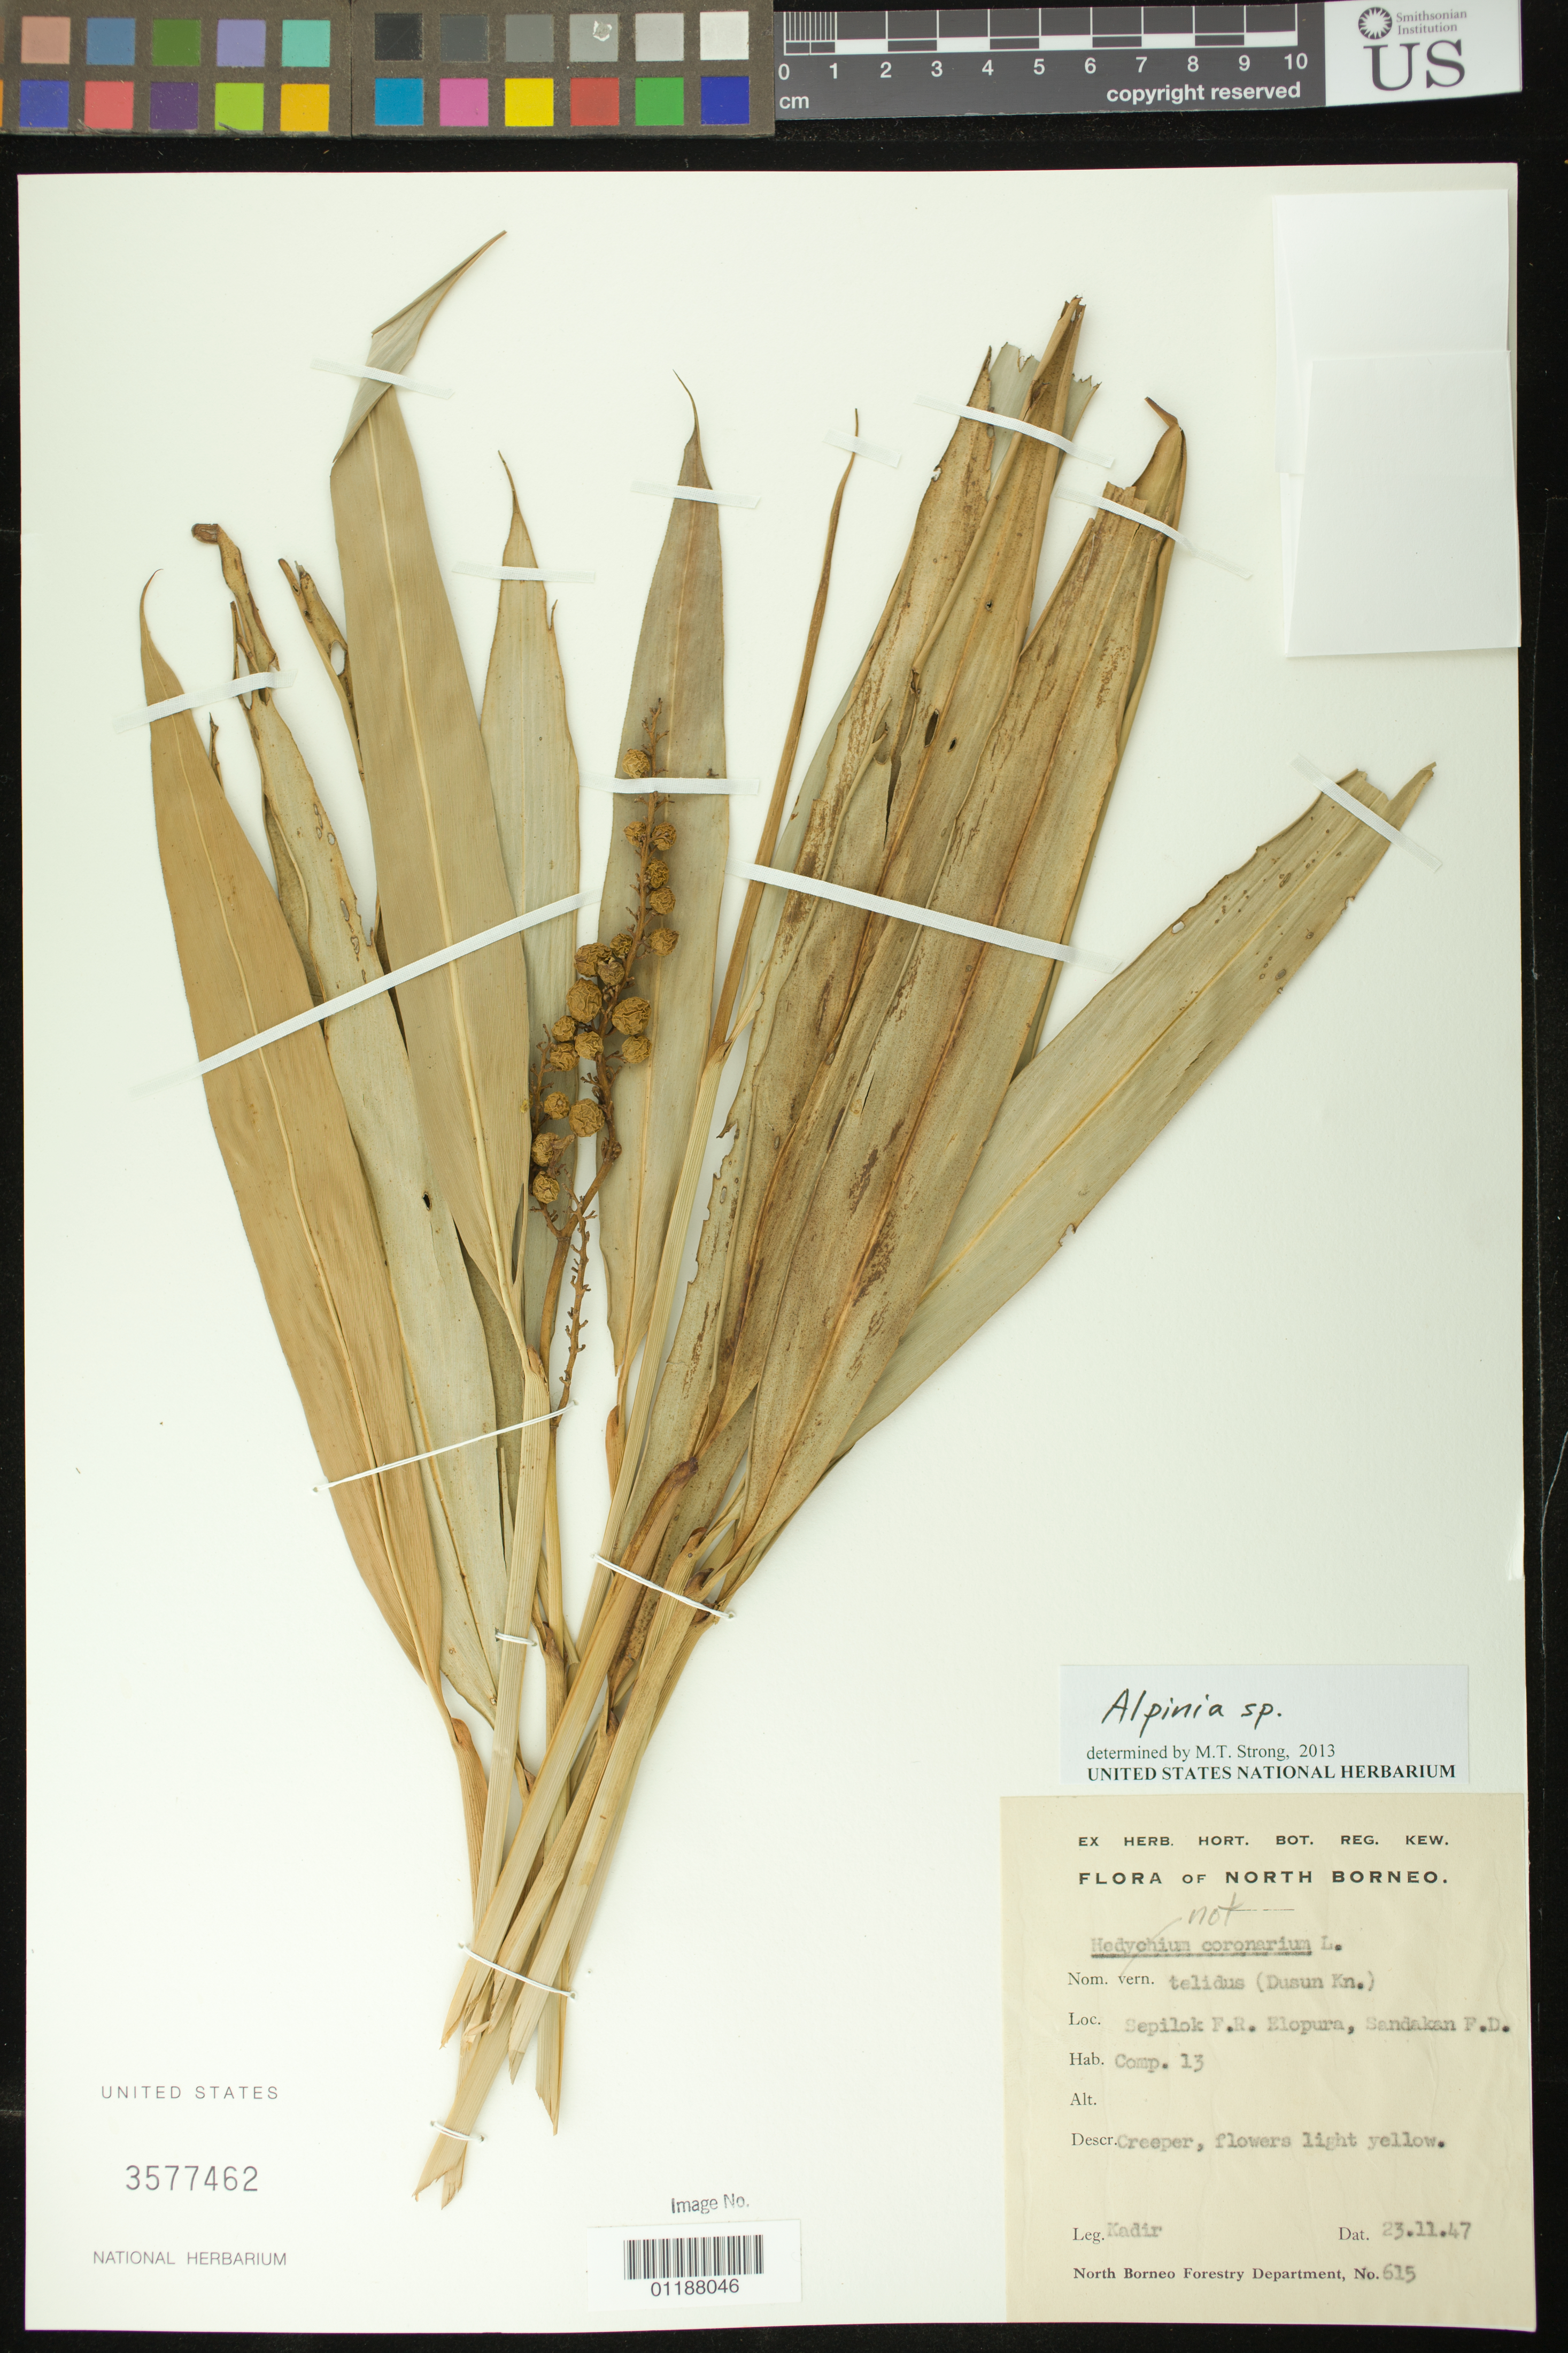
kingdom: Plantae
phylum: Tracheophyta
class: Liliopsida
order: Zingiberales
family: Zingiberaceae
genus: Alpinia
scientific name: Alpinia sp. nov.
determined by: Strong, M. T., (US), Smithsonian Institution - National Museum of Natural History (UNITED STATES)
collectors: -. Kadir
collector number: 615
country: Malaysia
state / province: Sabah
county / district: Sandakan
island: Borneo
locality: Sepilok FR. Elopura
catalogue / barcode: US 3577462